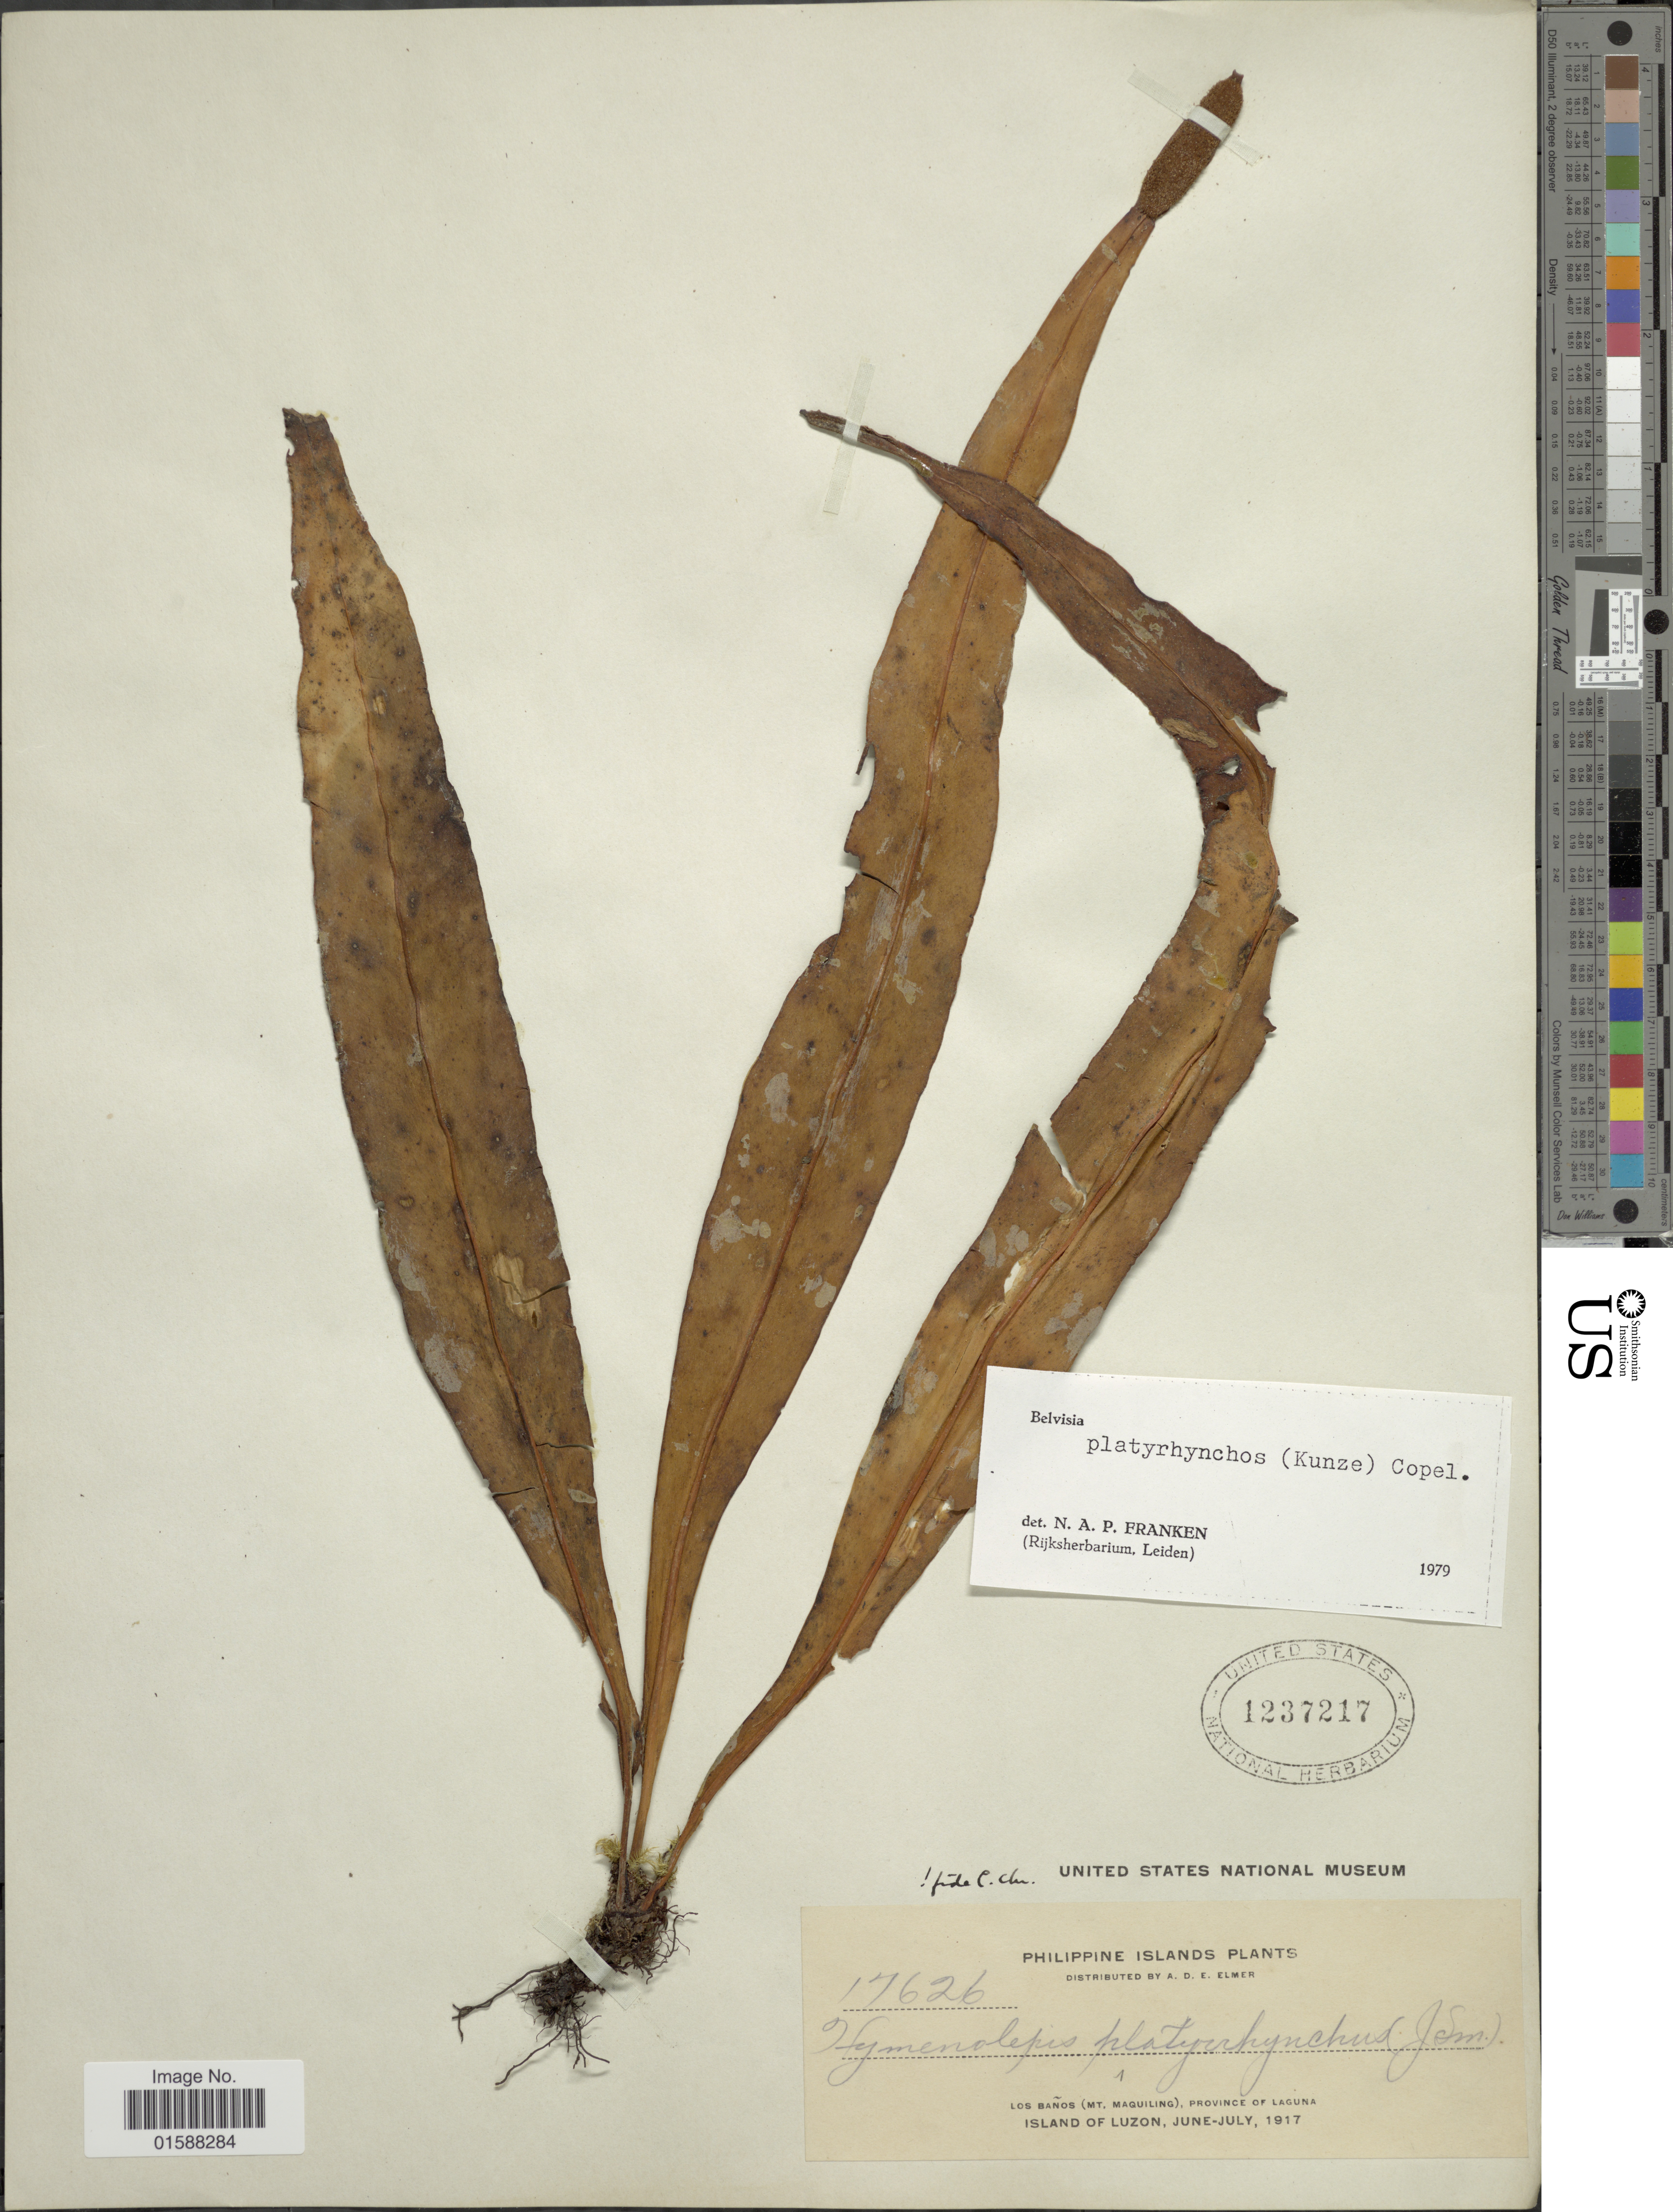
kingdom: Plantae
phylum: Tracheophyta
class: Polypodiopsida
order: Polypodiales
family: Polypodiaceae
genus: Lepisorus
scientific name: Lepisorus platyrhynchos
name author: (J. Sm. ex Kunze) Li S. Wang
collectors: A. D. E. Elmer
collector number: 17626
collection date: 1917-06/1917-07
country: Philippines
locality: Philippine Islands. Los Baños (Mt. Maquiling), Province of Laguna. Island of Laguna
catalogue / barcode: US 1237217